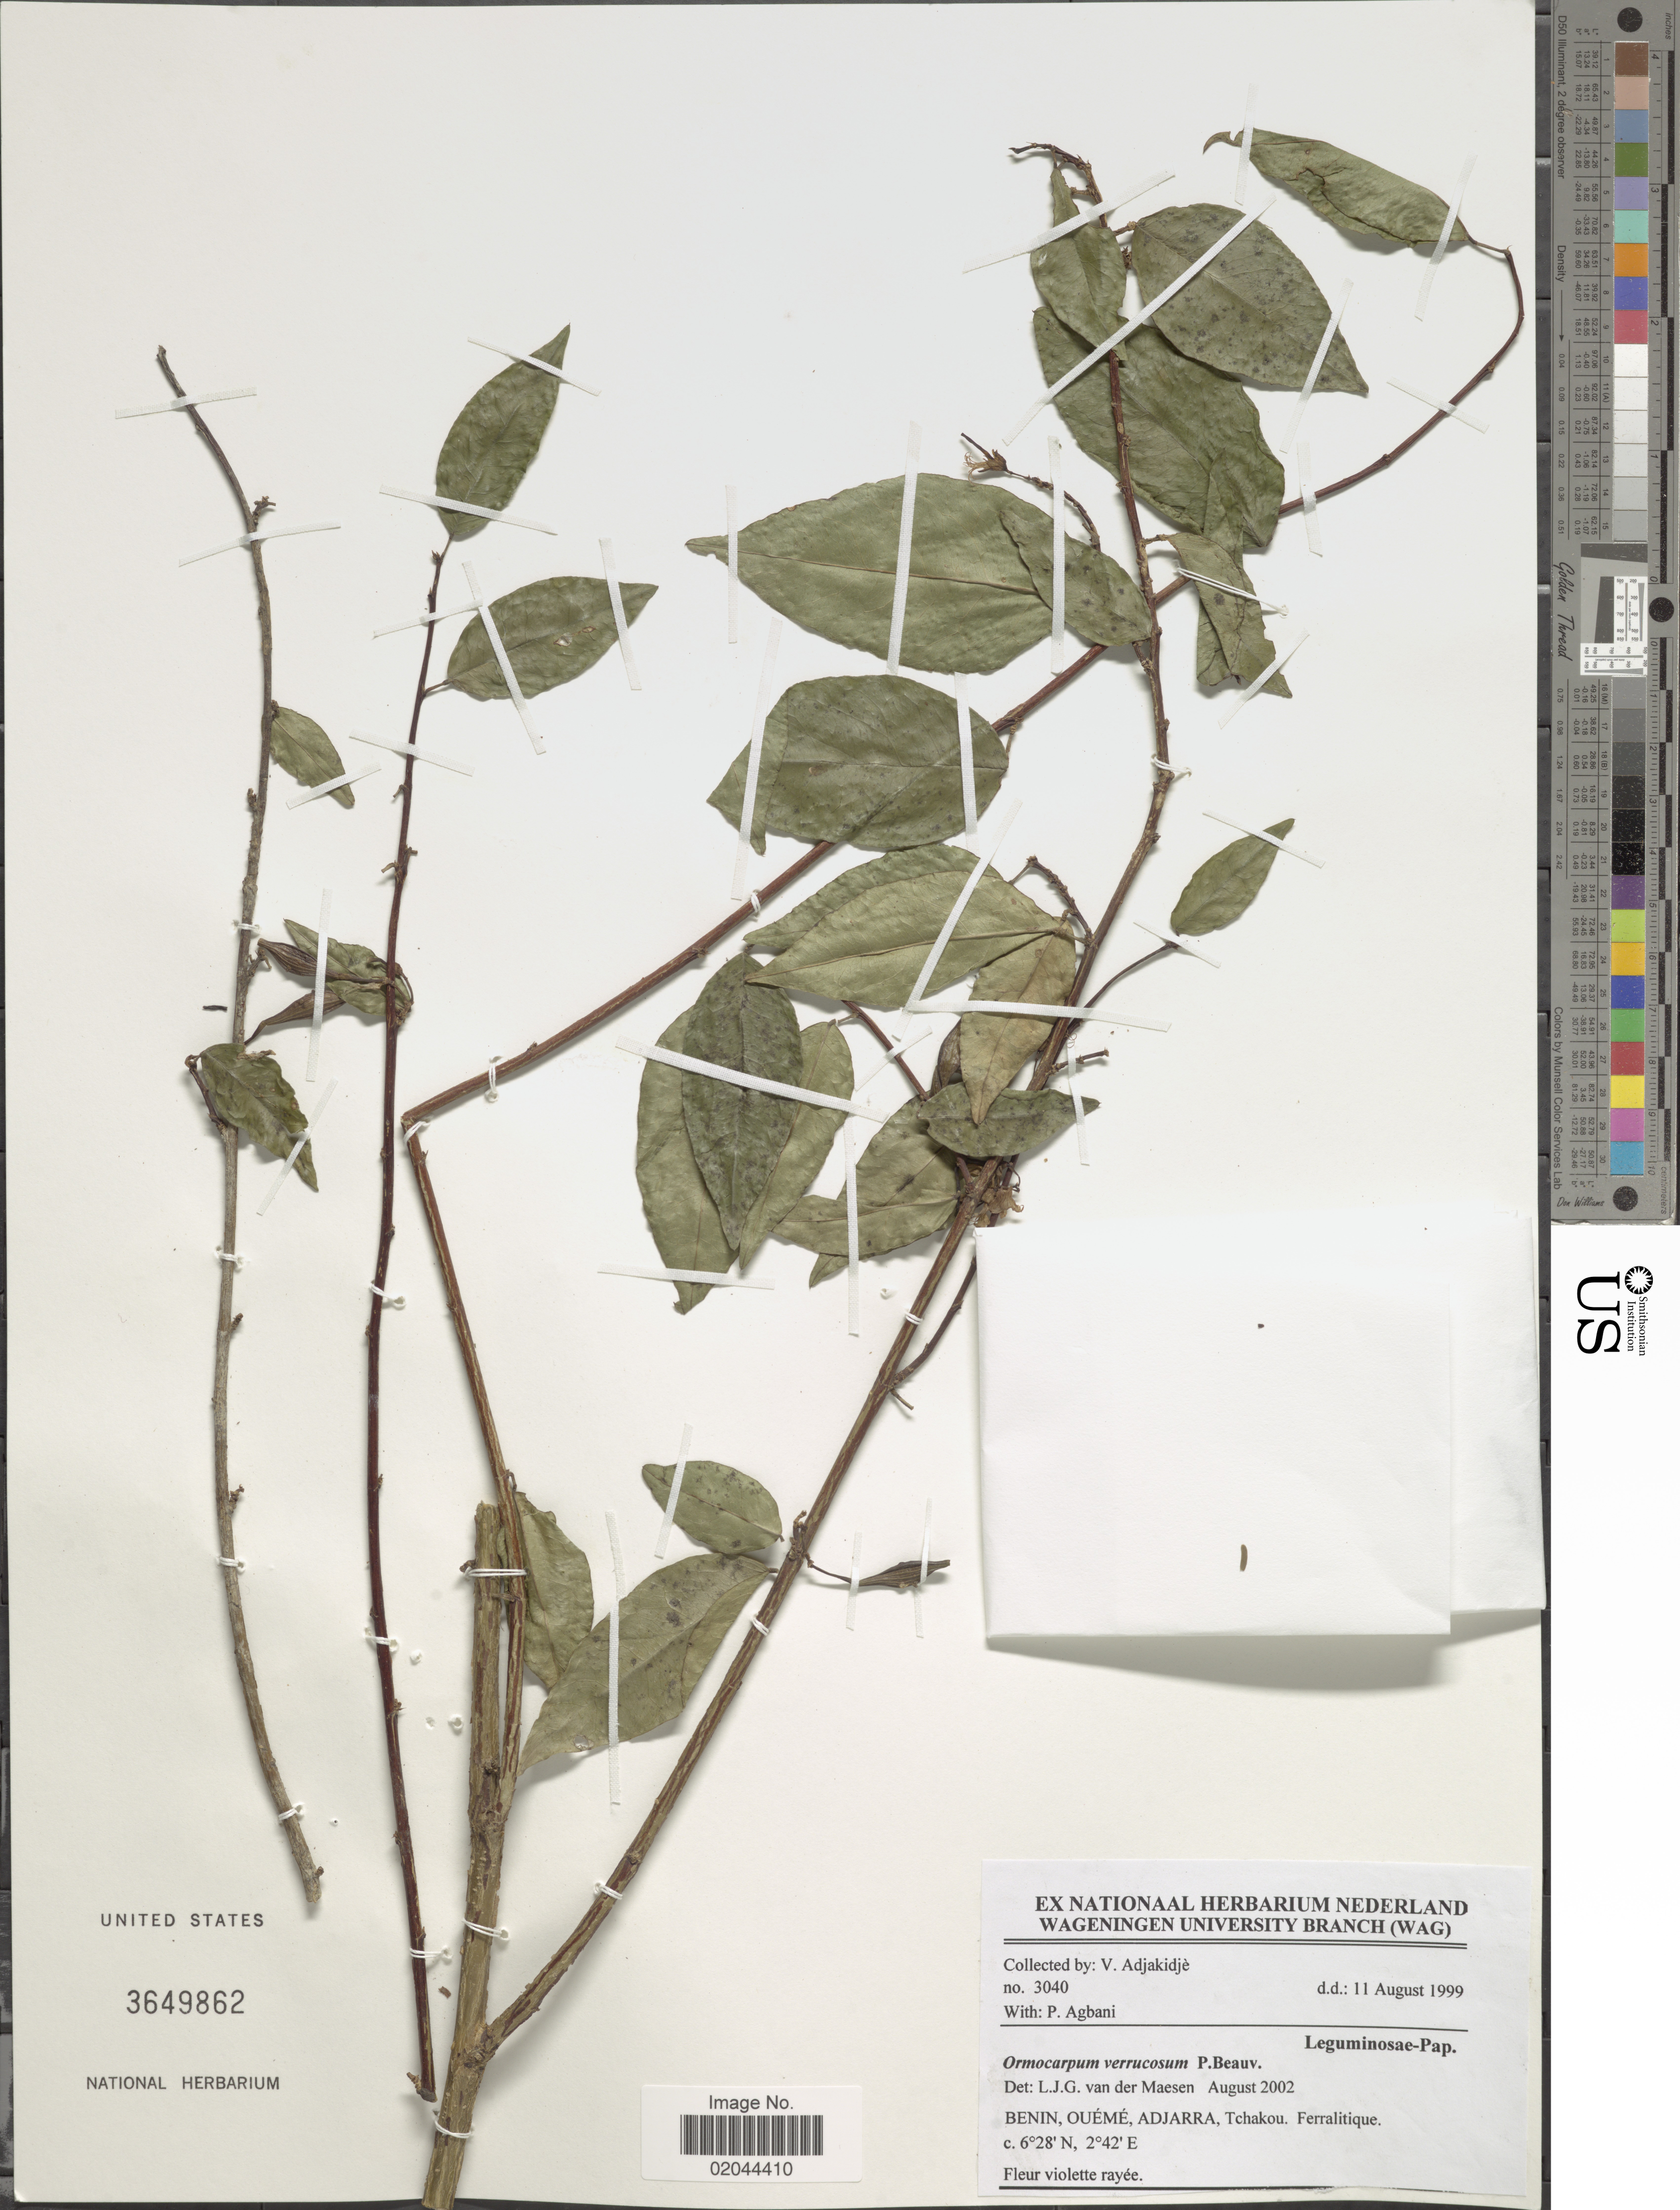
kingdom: Plantae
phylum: Tracheophyta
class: Magnoliopsida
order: Fabales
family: Fabaceae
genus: Ormocarpum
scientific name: Ormocarpum verrucosum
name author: P. Beauv.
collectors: V. Adjakidjè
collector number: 3040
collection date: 1999-08-11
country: Benin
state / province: Oueme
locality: Adjarra, Tchakou, Ferralitique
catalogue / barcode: US 3649862